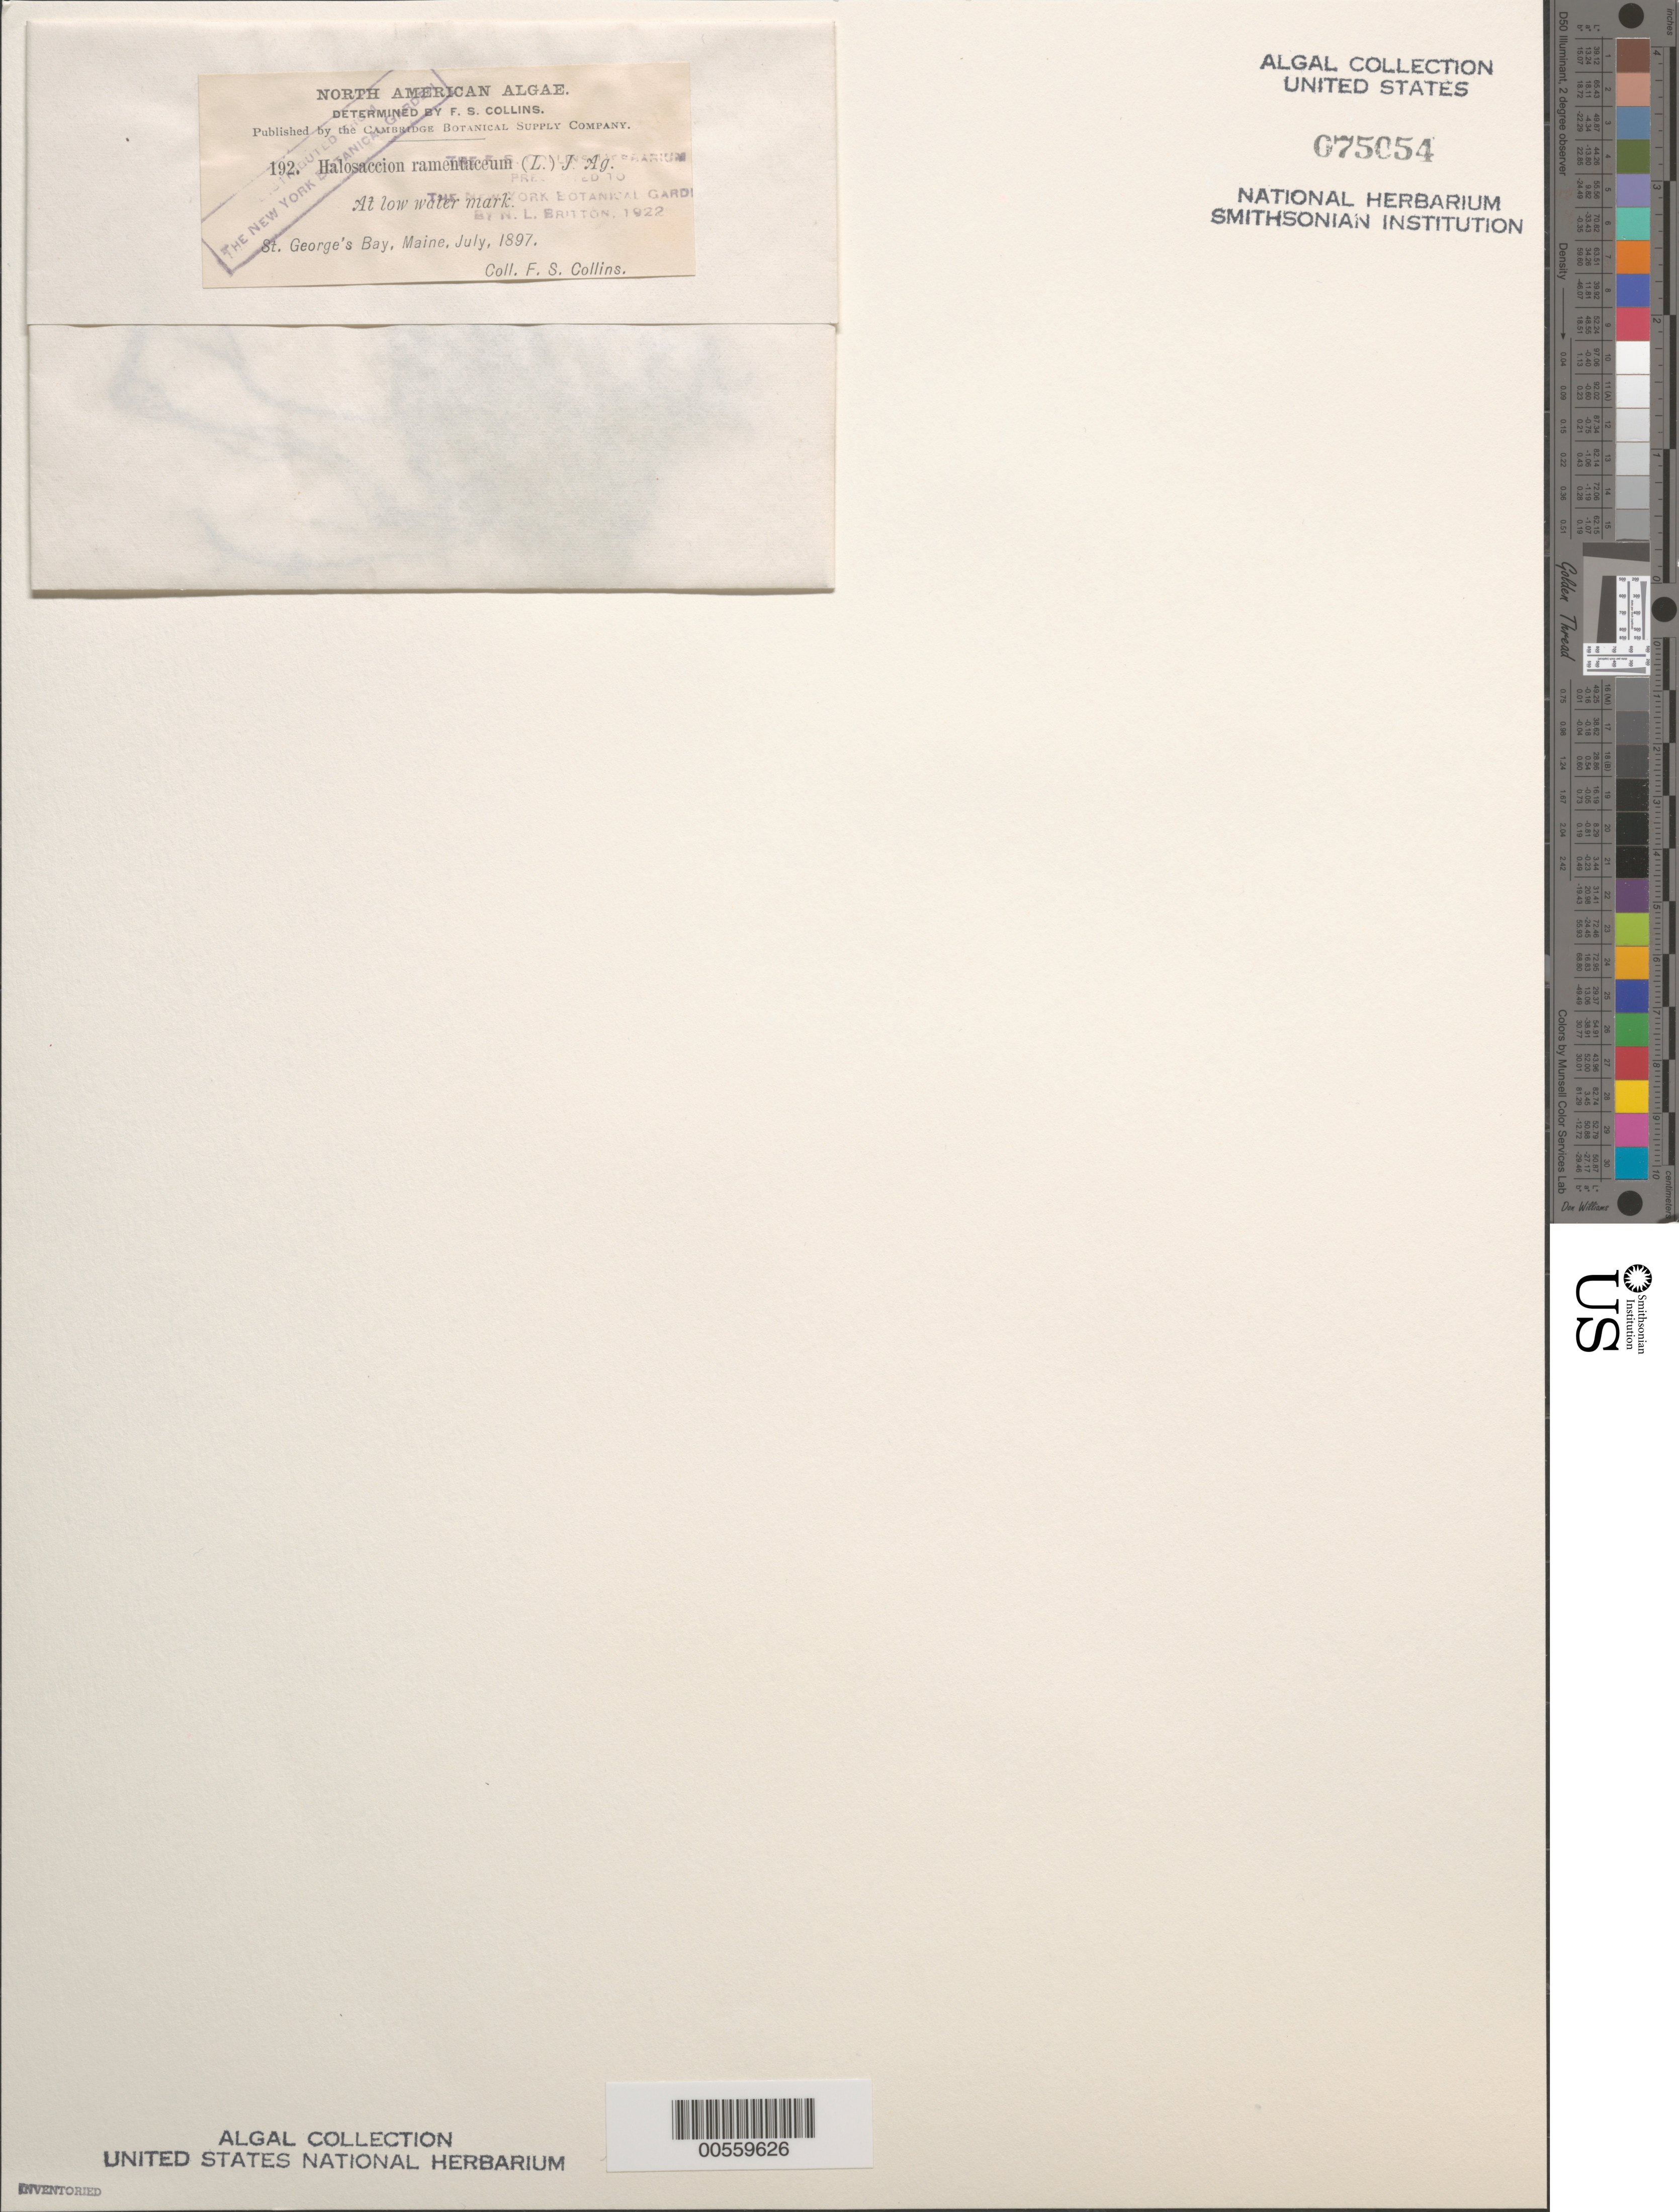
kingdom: Plantae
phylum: Rhodophyta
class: Florideophyceae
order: Palmariales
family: Palmariaceae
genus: Devaleraea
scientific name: Devaleraea ramentacea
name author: (L.) Guiry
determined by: Algae name updating Project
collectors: F. Collins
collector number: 192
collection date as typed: Jul 1897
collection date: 1897-07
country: United States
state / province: Maine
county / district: Knox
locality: St. George's Bay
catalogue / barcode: US 75054